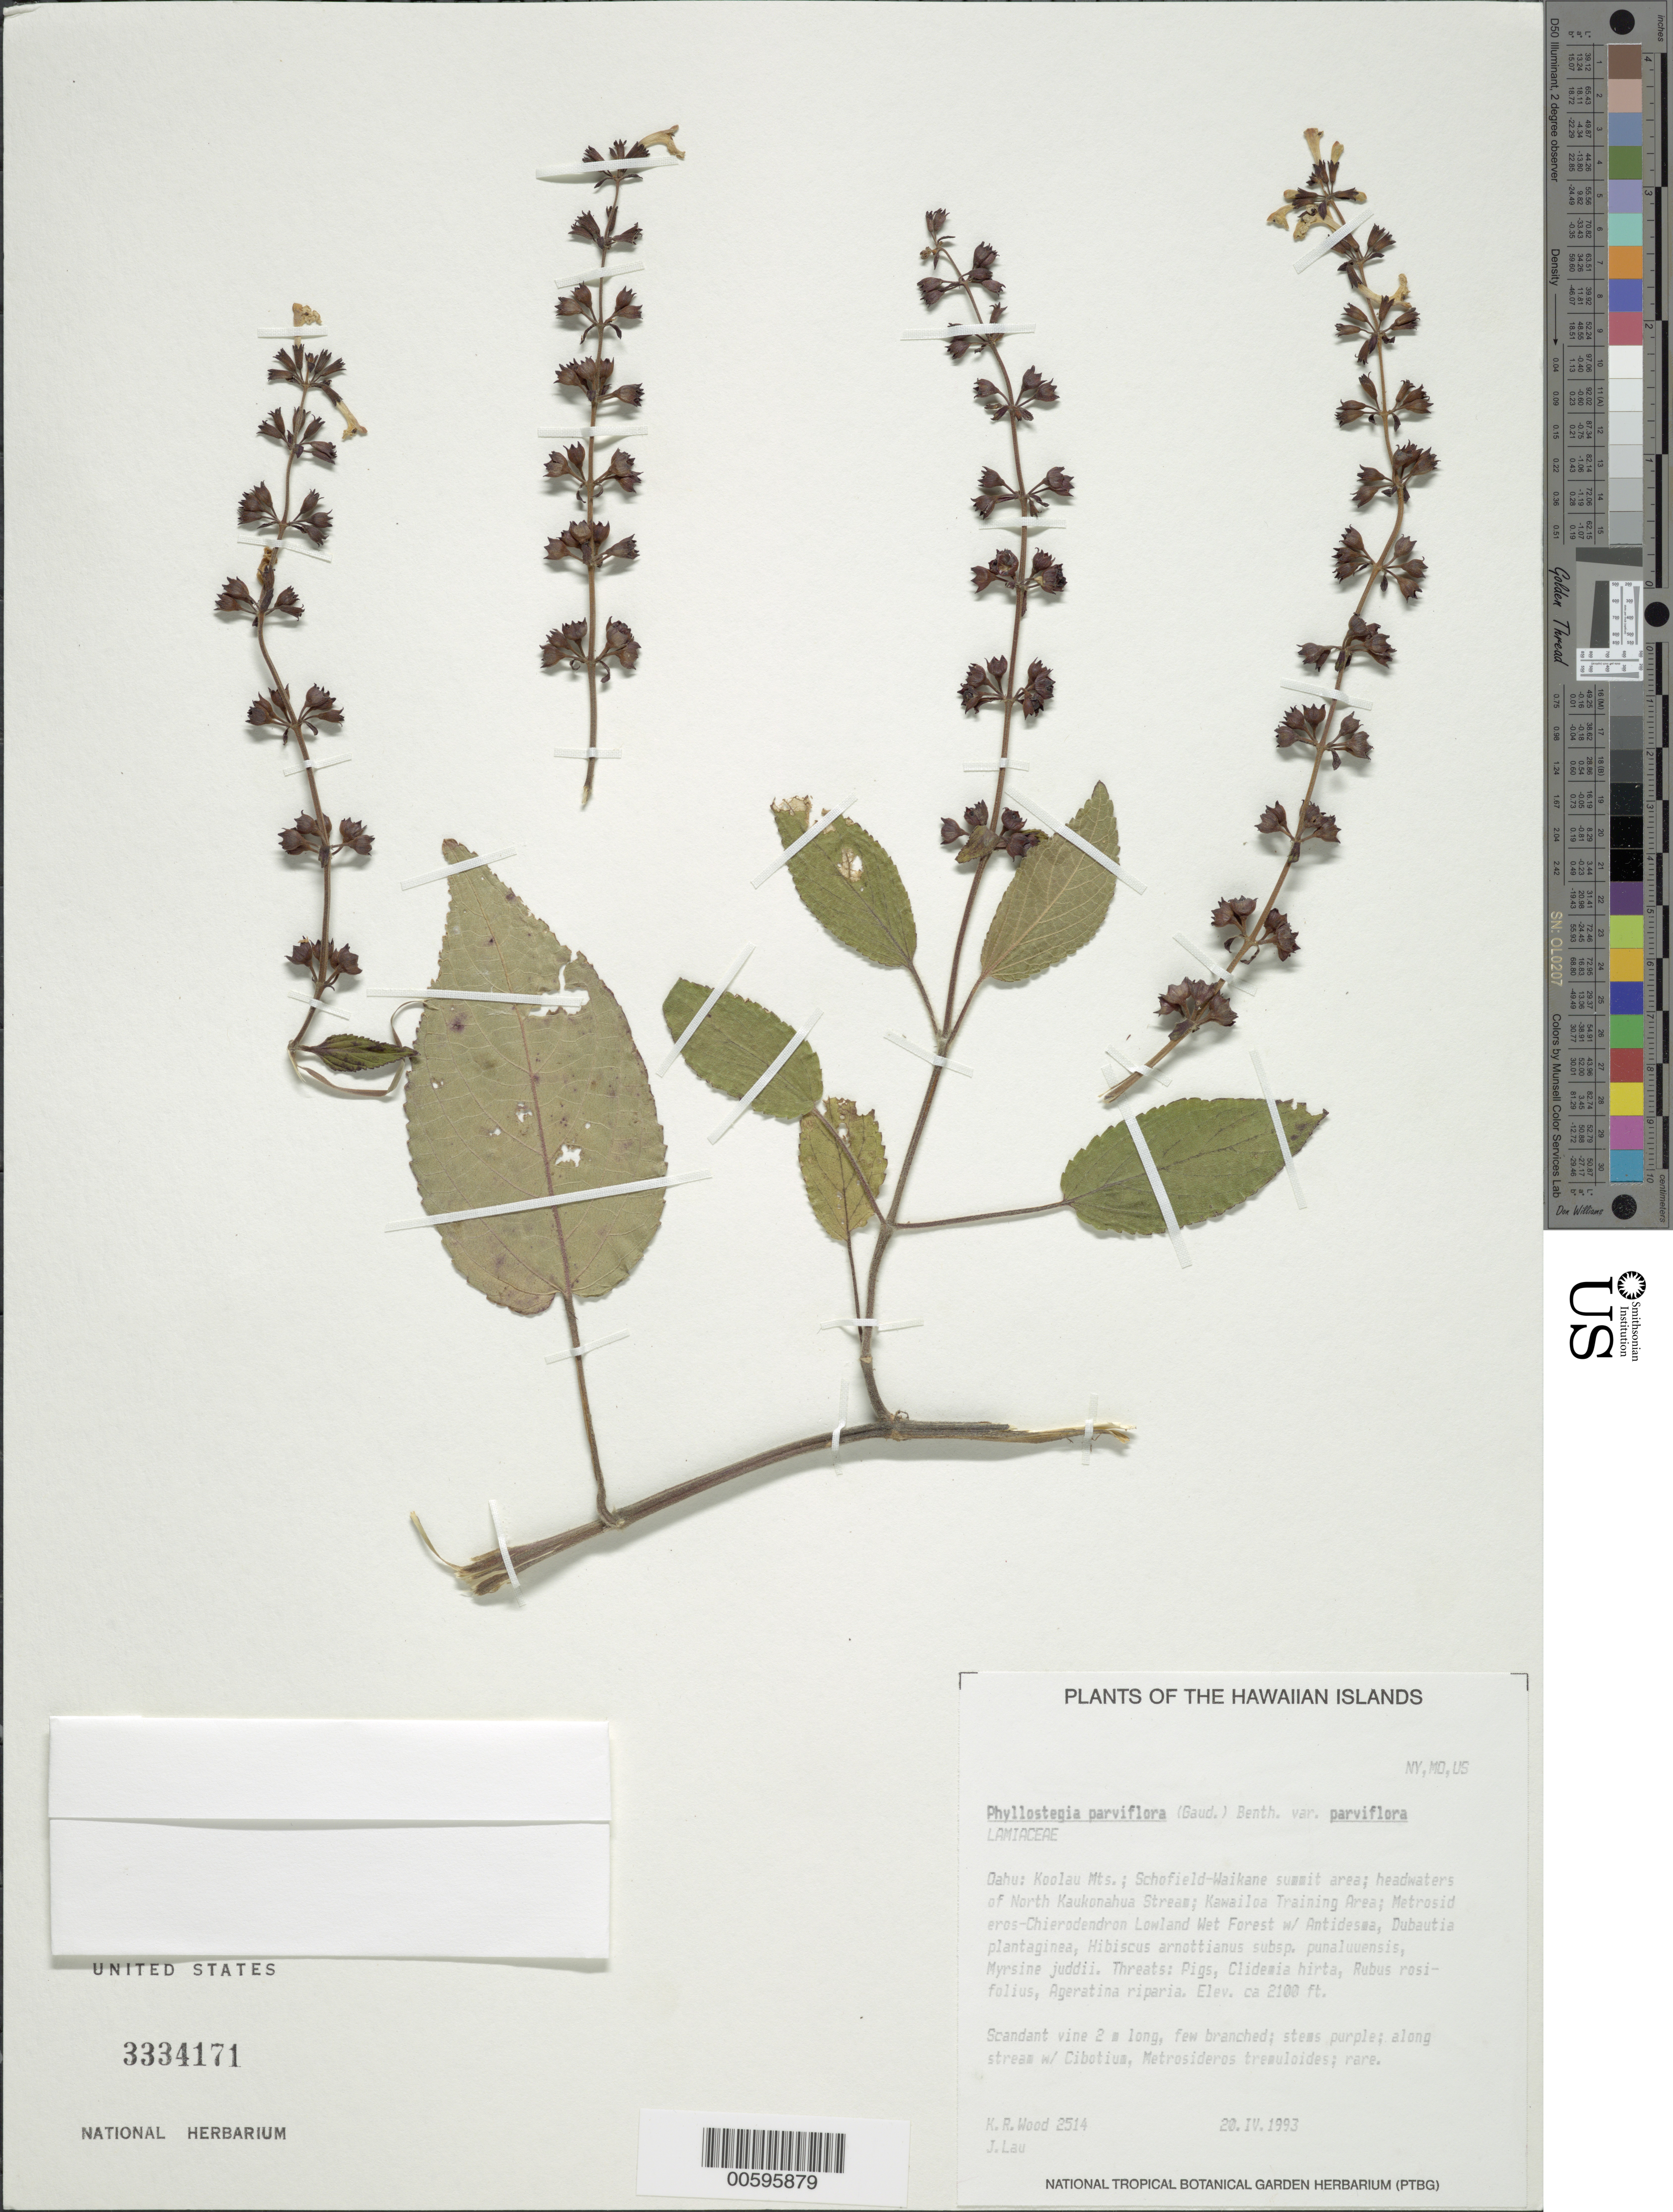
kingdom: Plantae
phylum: Tracheophyta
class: Magnoliopsida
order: Lamiales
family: Lamiaceae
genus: Phyllostegia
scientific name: Phyllostegia parviflora var. parviflora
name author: (Gaudich.) Benth.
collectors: K. R. Wood & J. Lau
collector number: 2514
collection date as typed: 20 Apr 1993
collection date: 1993-04-20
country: United States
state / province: Hawaii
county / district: Honolulu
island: Oahu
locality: Koolau Mts; Schofield-Waikane summit area; headwaters of N Kaukonahua Stream; Kawailoa Training Area.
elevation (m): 640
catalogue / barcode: US 3334171